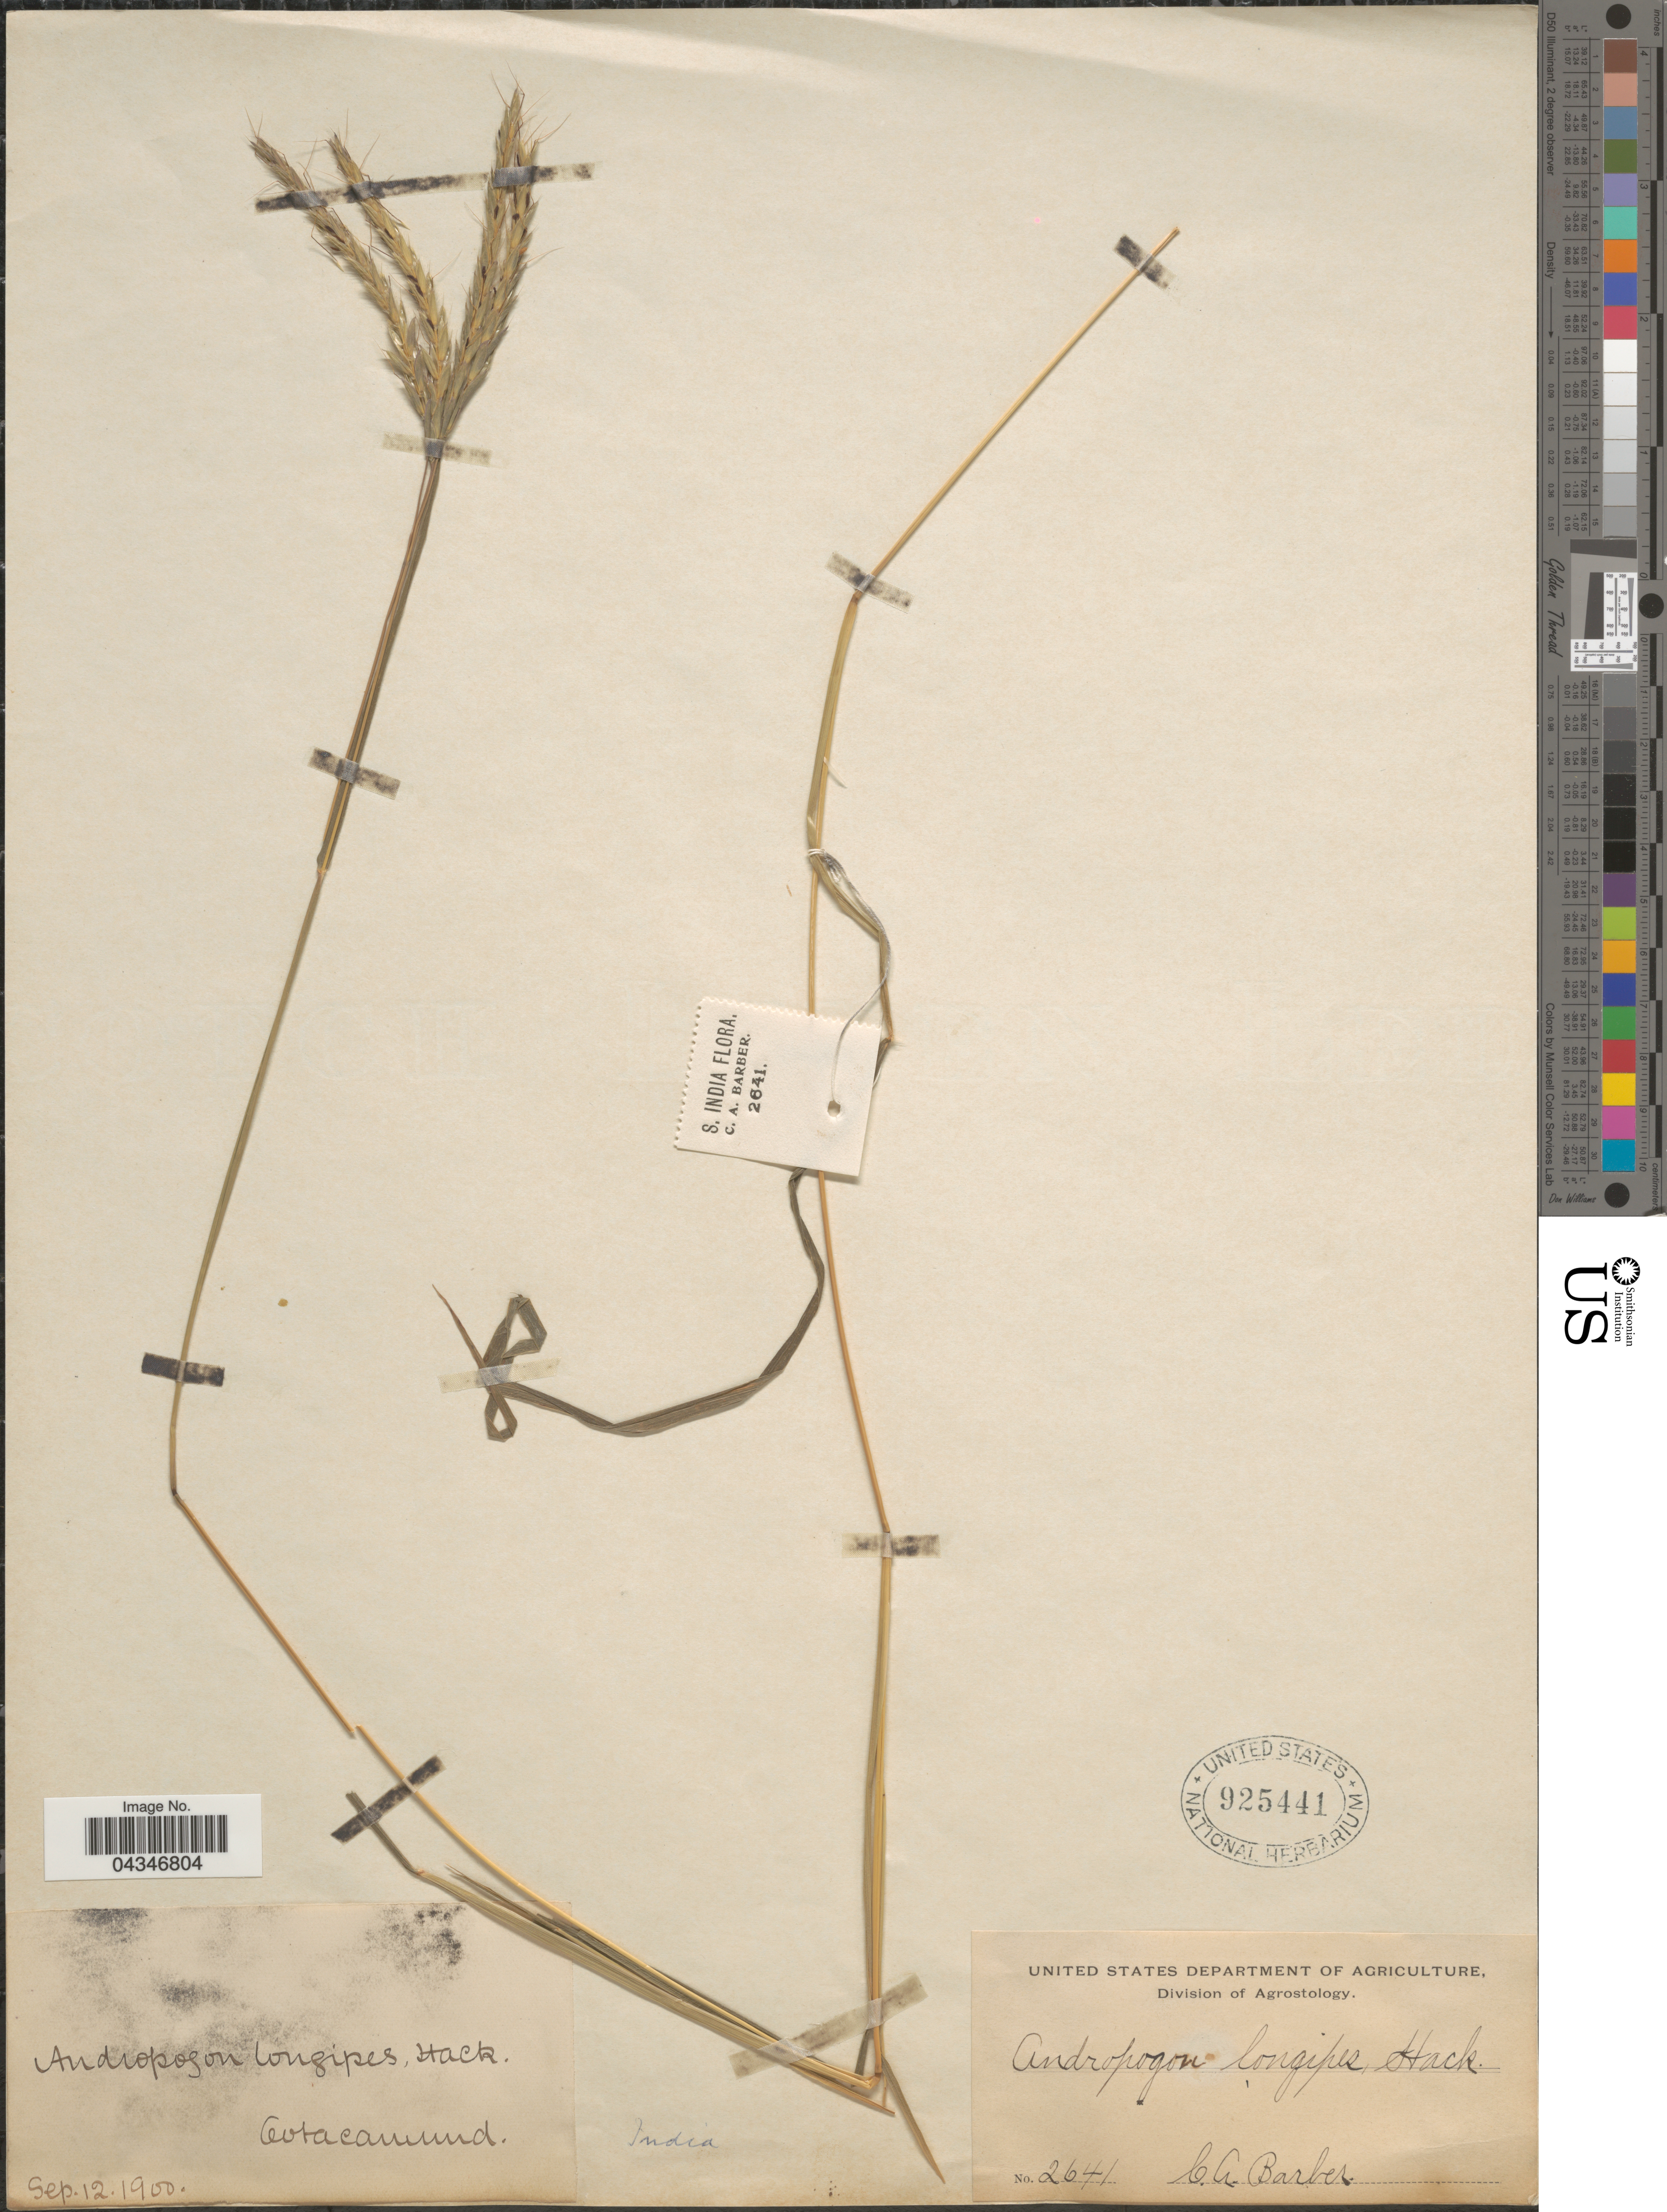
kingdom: Plantae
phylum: Tracheophyta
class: Liliopsida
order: Poales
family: Poaceae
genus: Andropogon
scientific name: Andropogon amethystinus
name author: Steud.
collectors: C. Barber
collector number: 2641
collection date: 1900-09-12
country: India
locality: Ootacamund.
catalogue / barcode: US 925441